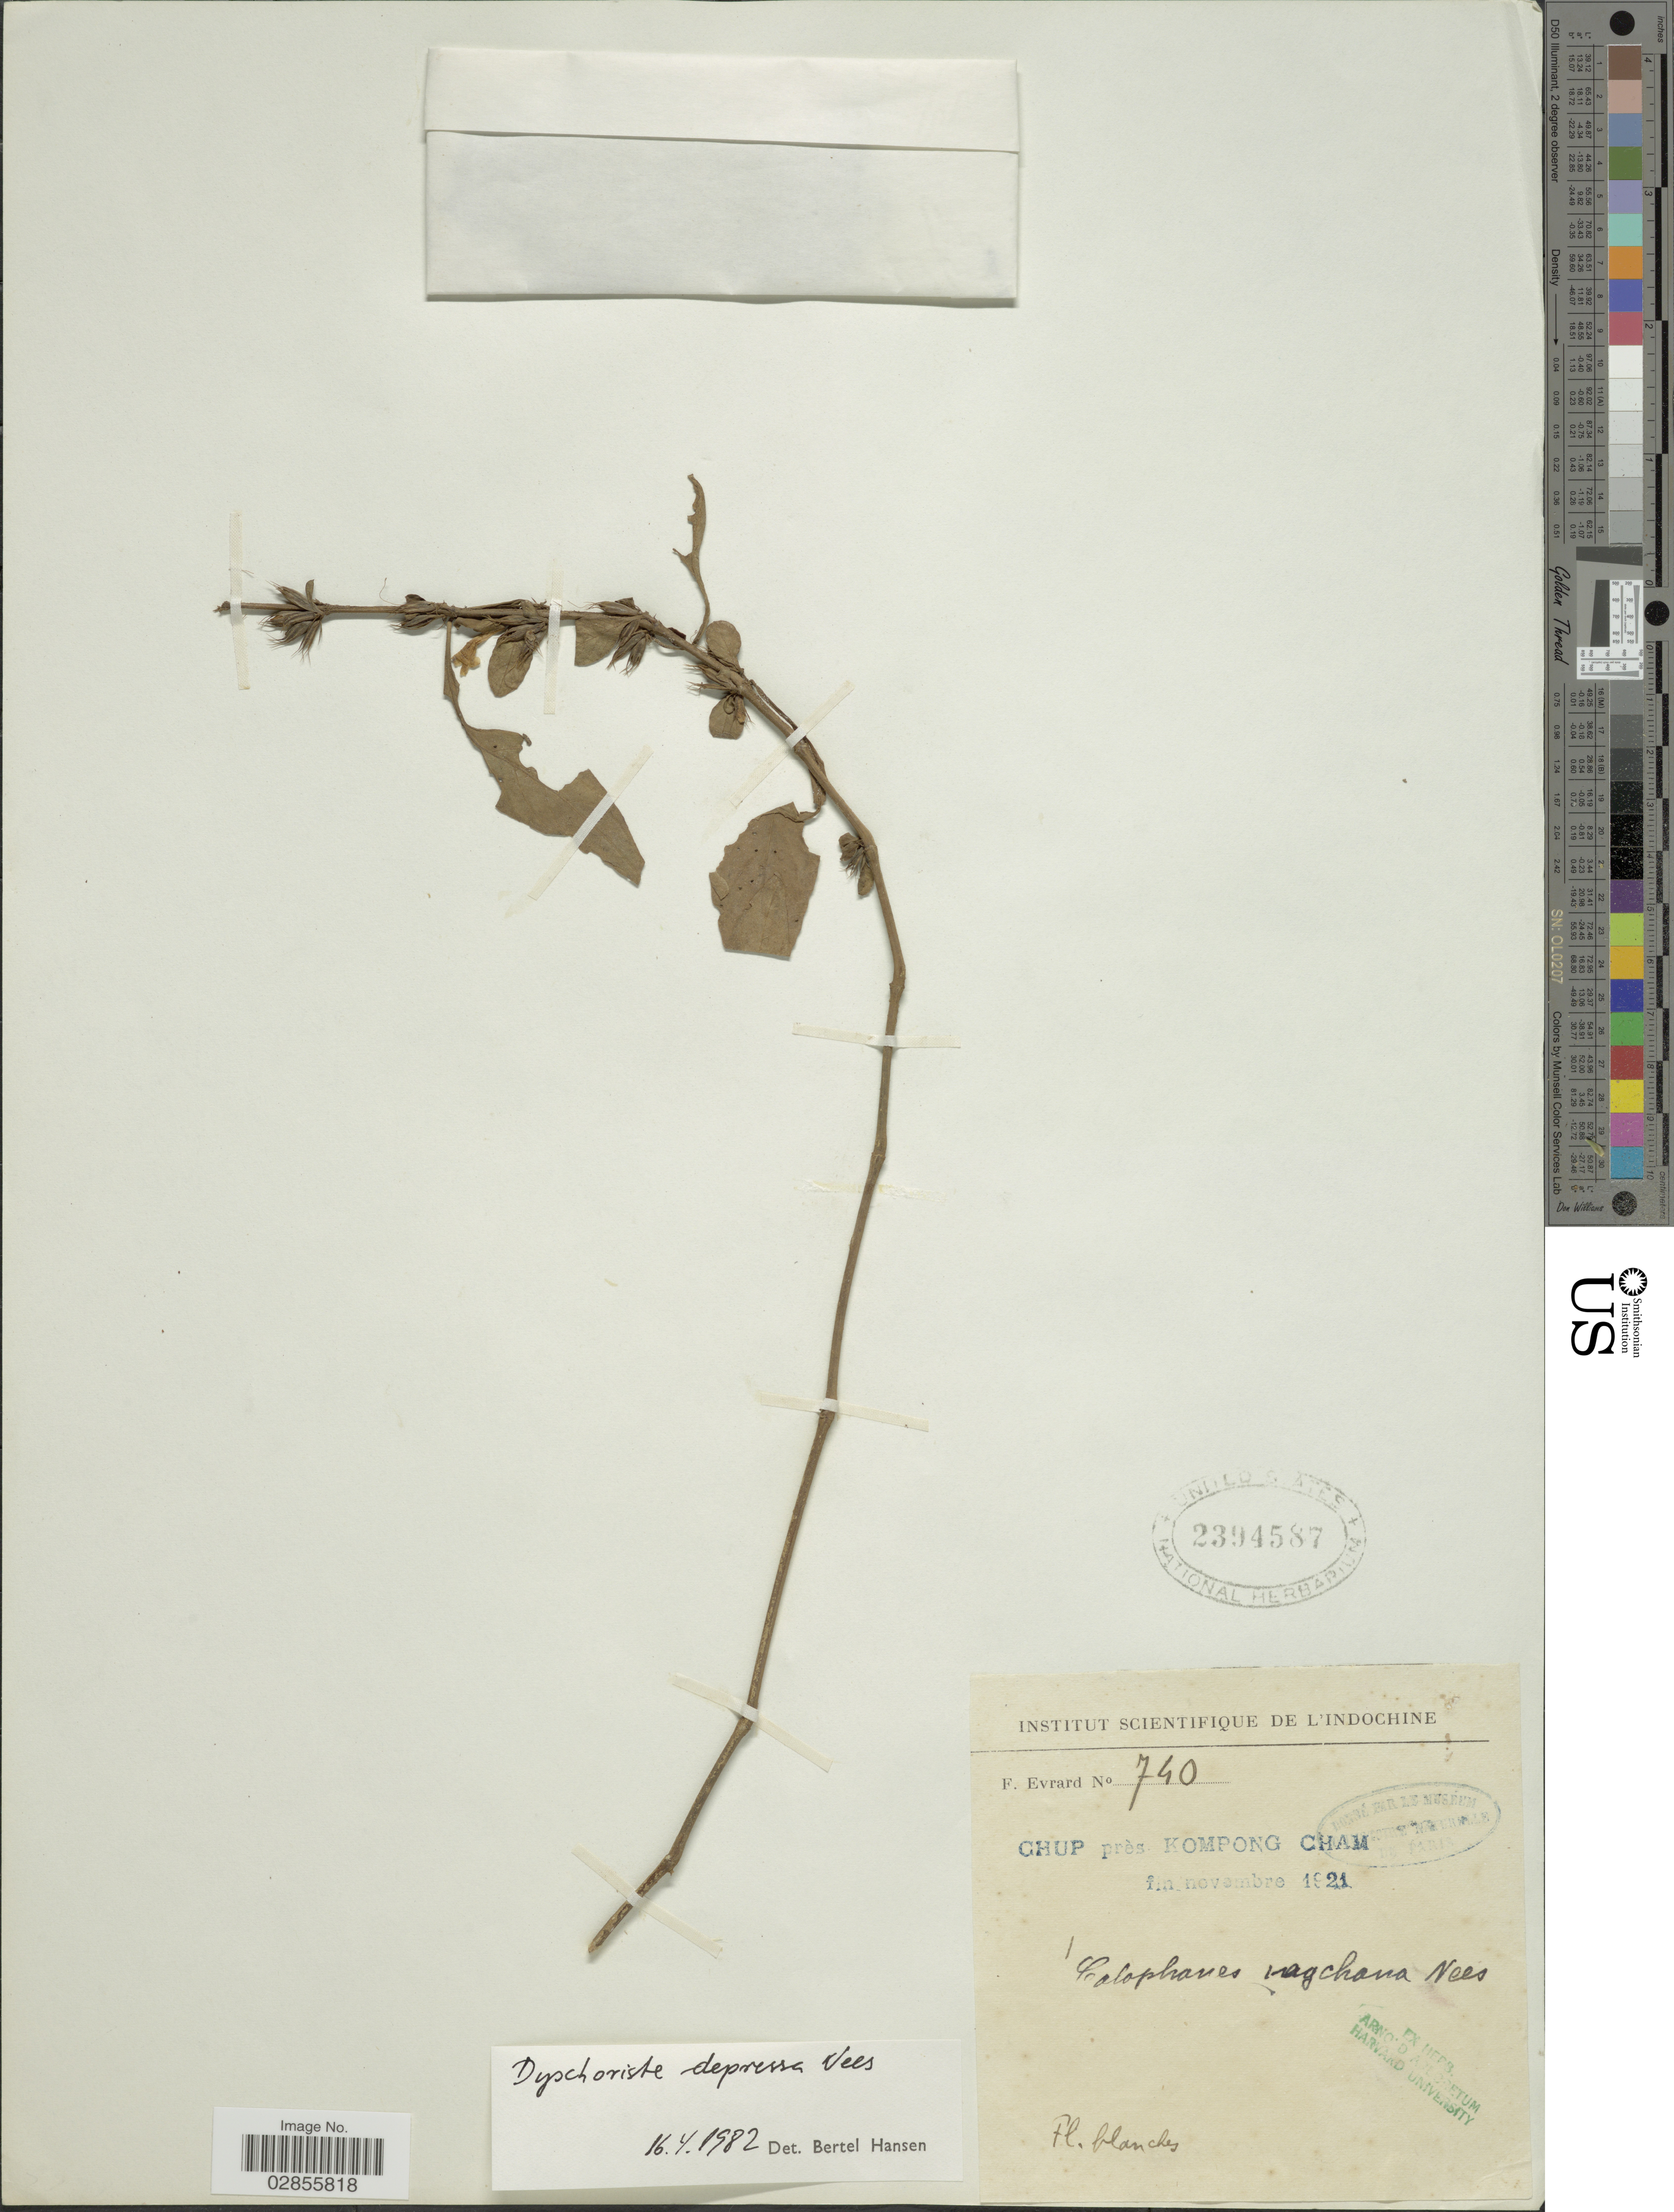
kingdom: Plantae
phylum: Tracheophyta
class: Magnoliopsida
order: Lamiales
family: Acanthaceae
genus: Dyschoriste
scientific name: Dyschoriste erecta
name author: (Burm. f.) Kuntze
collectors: F. Evrard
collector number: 740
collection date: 1921-11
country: Cambodia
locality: Chup près Kompong Cham.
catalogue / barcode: US 2394587